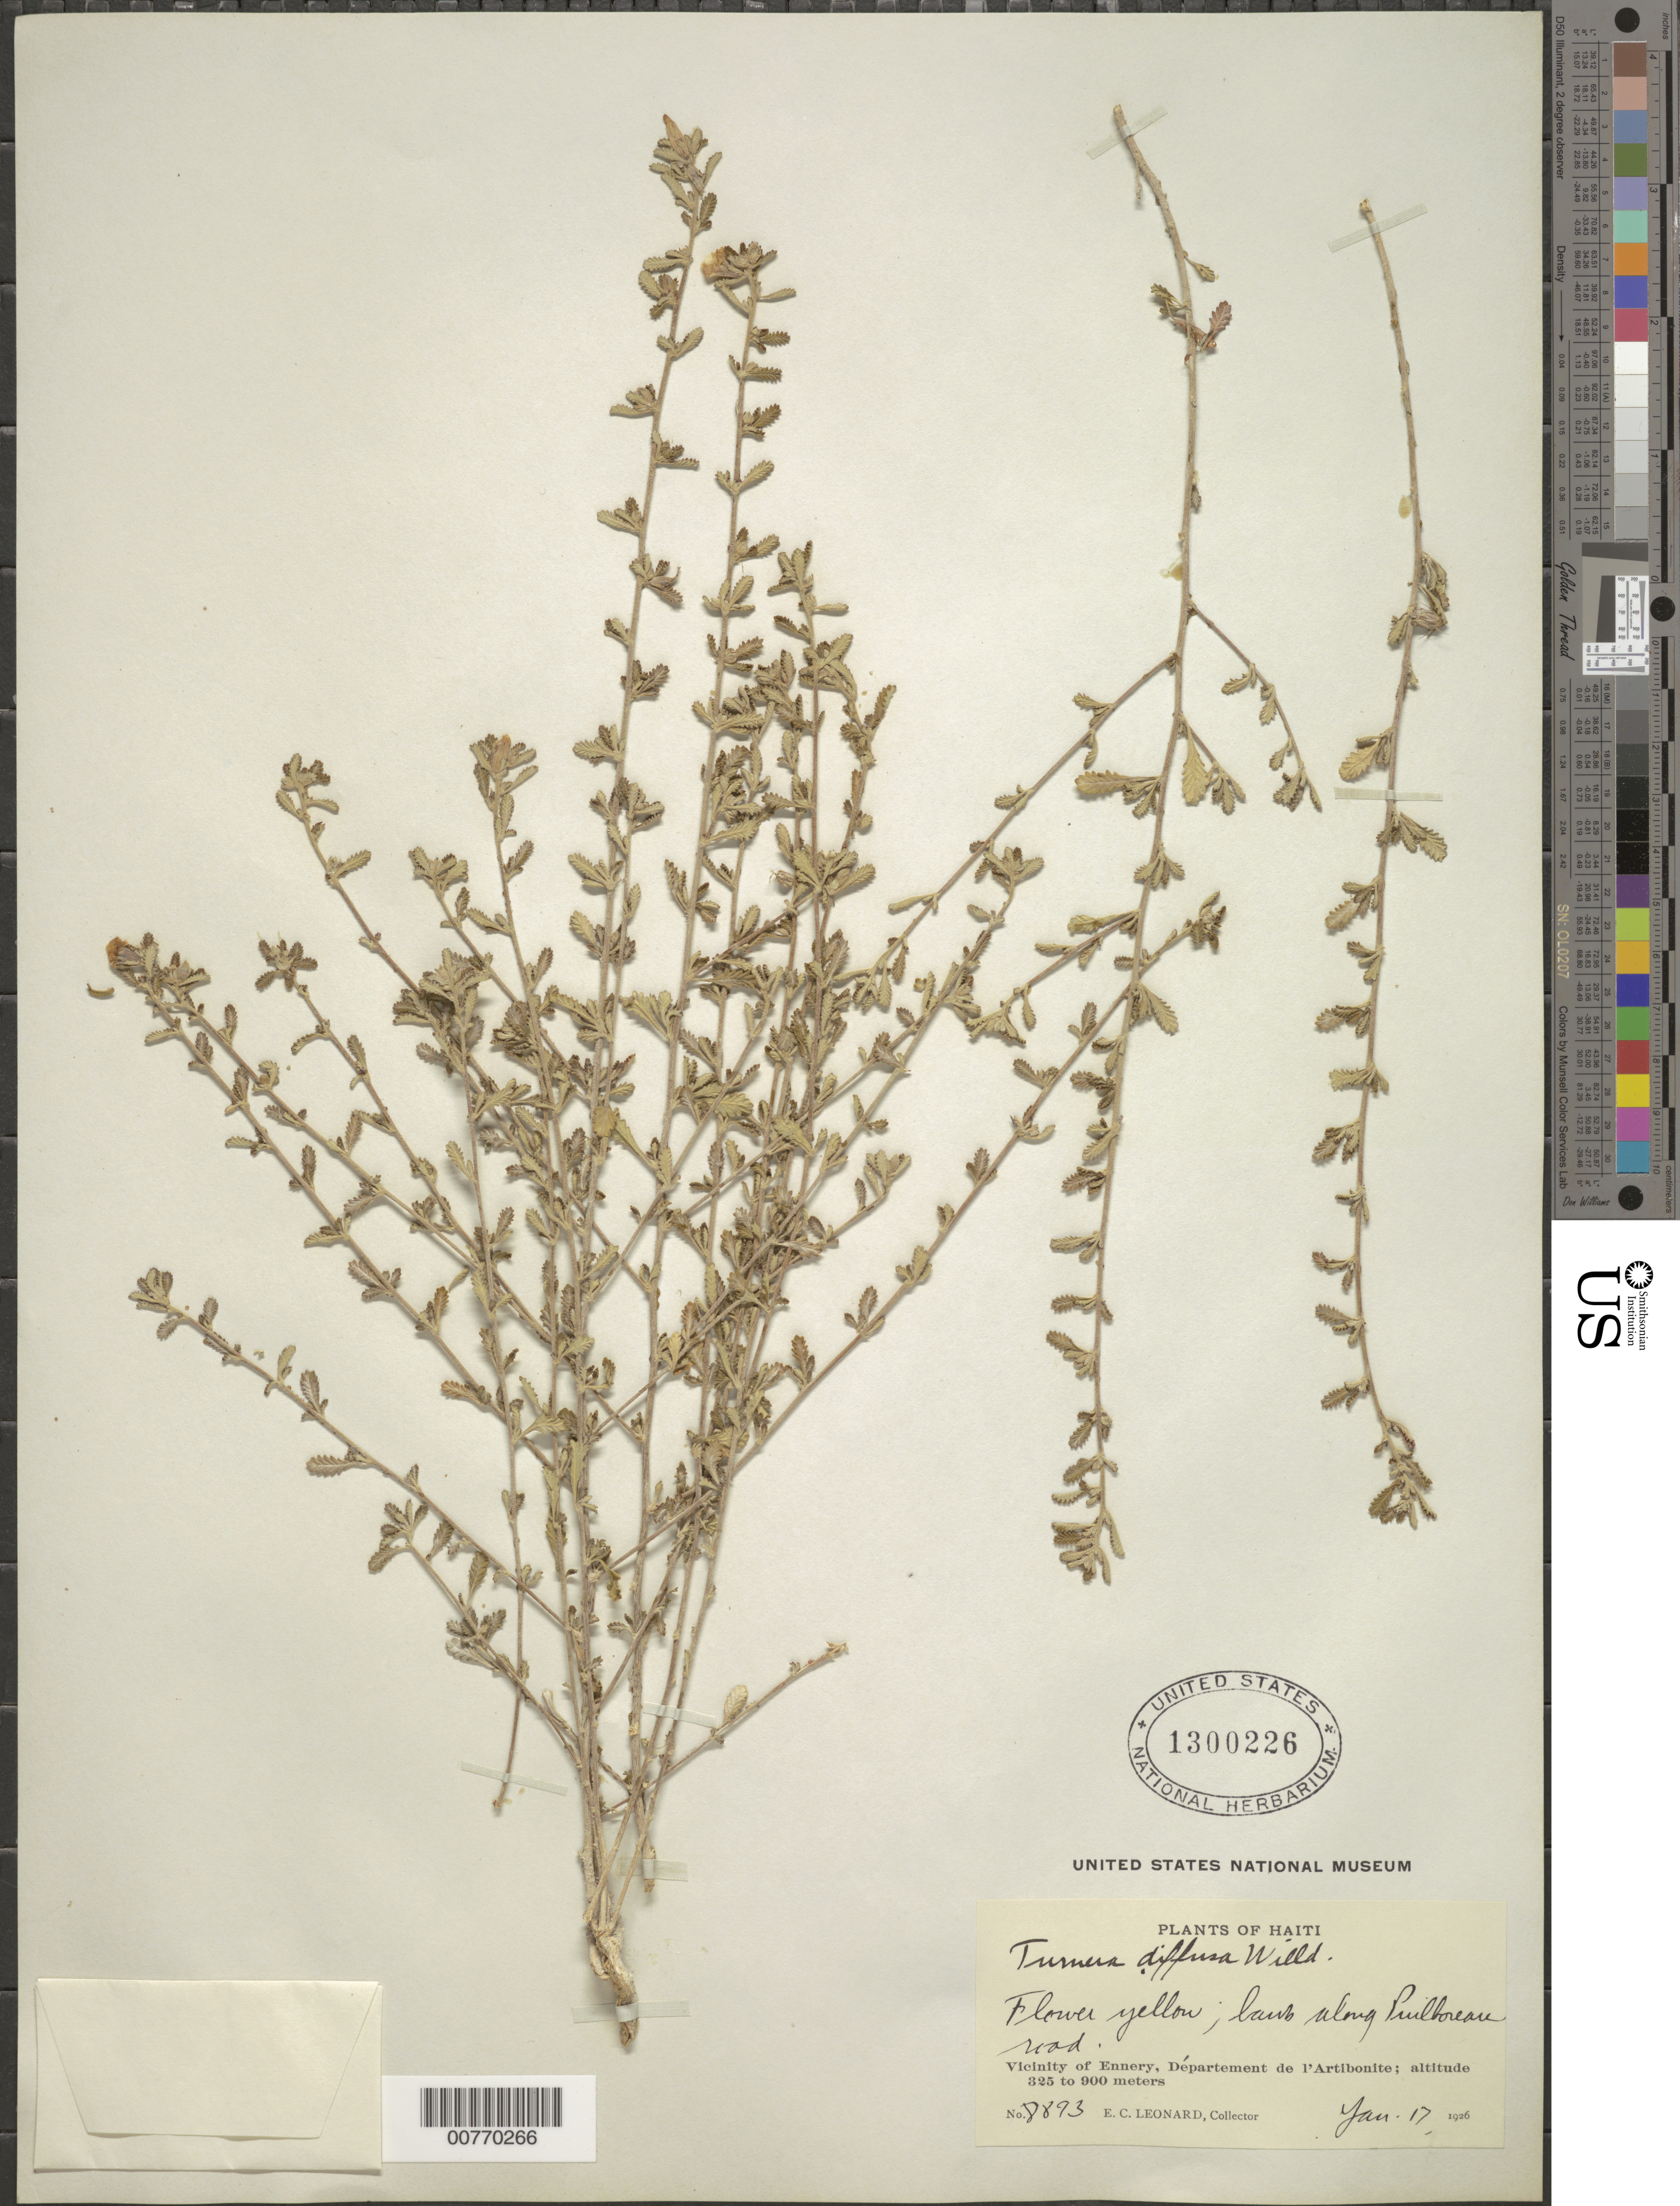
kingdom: Plantae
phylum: Tracheophyta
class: Magnoliopsida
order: Malpighiales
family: Turneraceae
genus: Turnera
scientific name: Turnera diffusa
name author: Willd. ex Schult.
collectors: E. C. Leonard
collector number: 8893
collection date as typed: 17 Jan 1926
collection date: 1926-01-17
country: Haiti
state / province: Artibonite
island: Hispaniola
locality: Vicinity of Ennery, along Puilboreau road.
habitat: Banks along road.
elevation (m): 325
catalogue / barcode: US 1300226